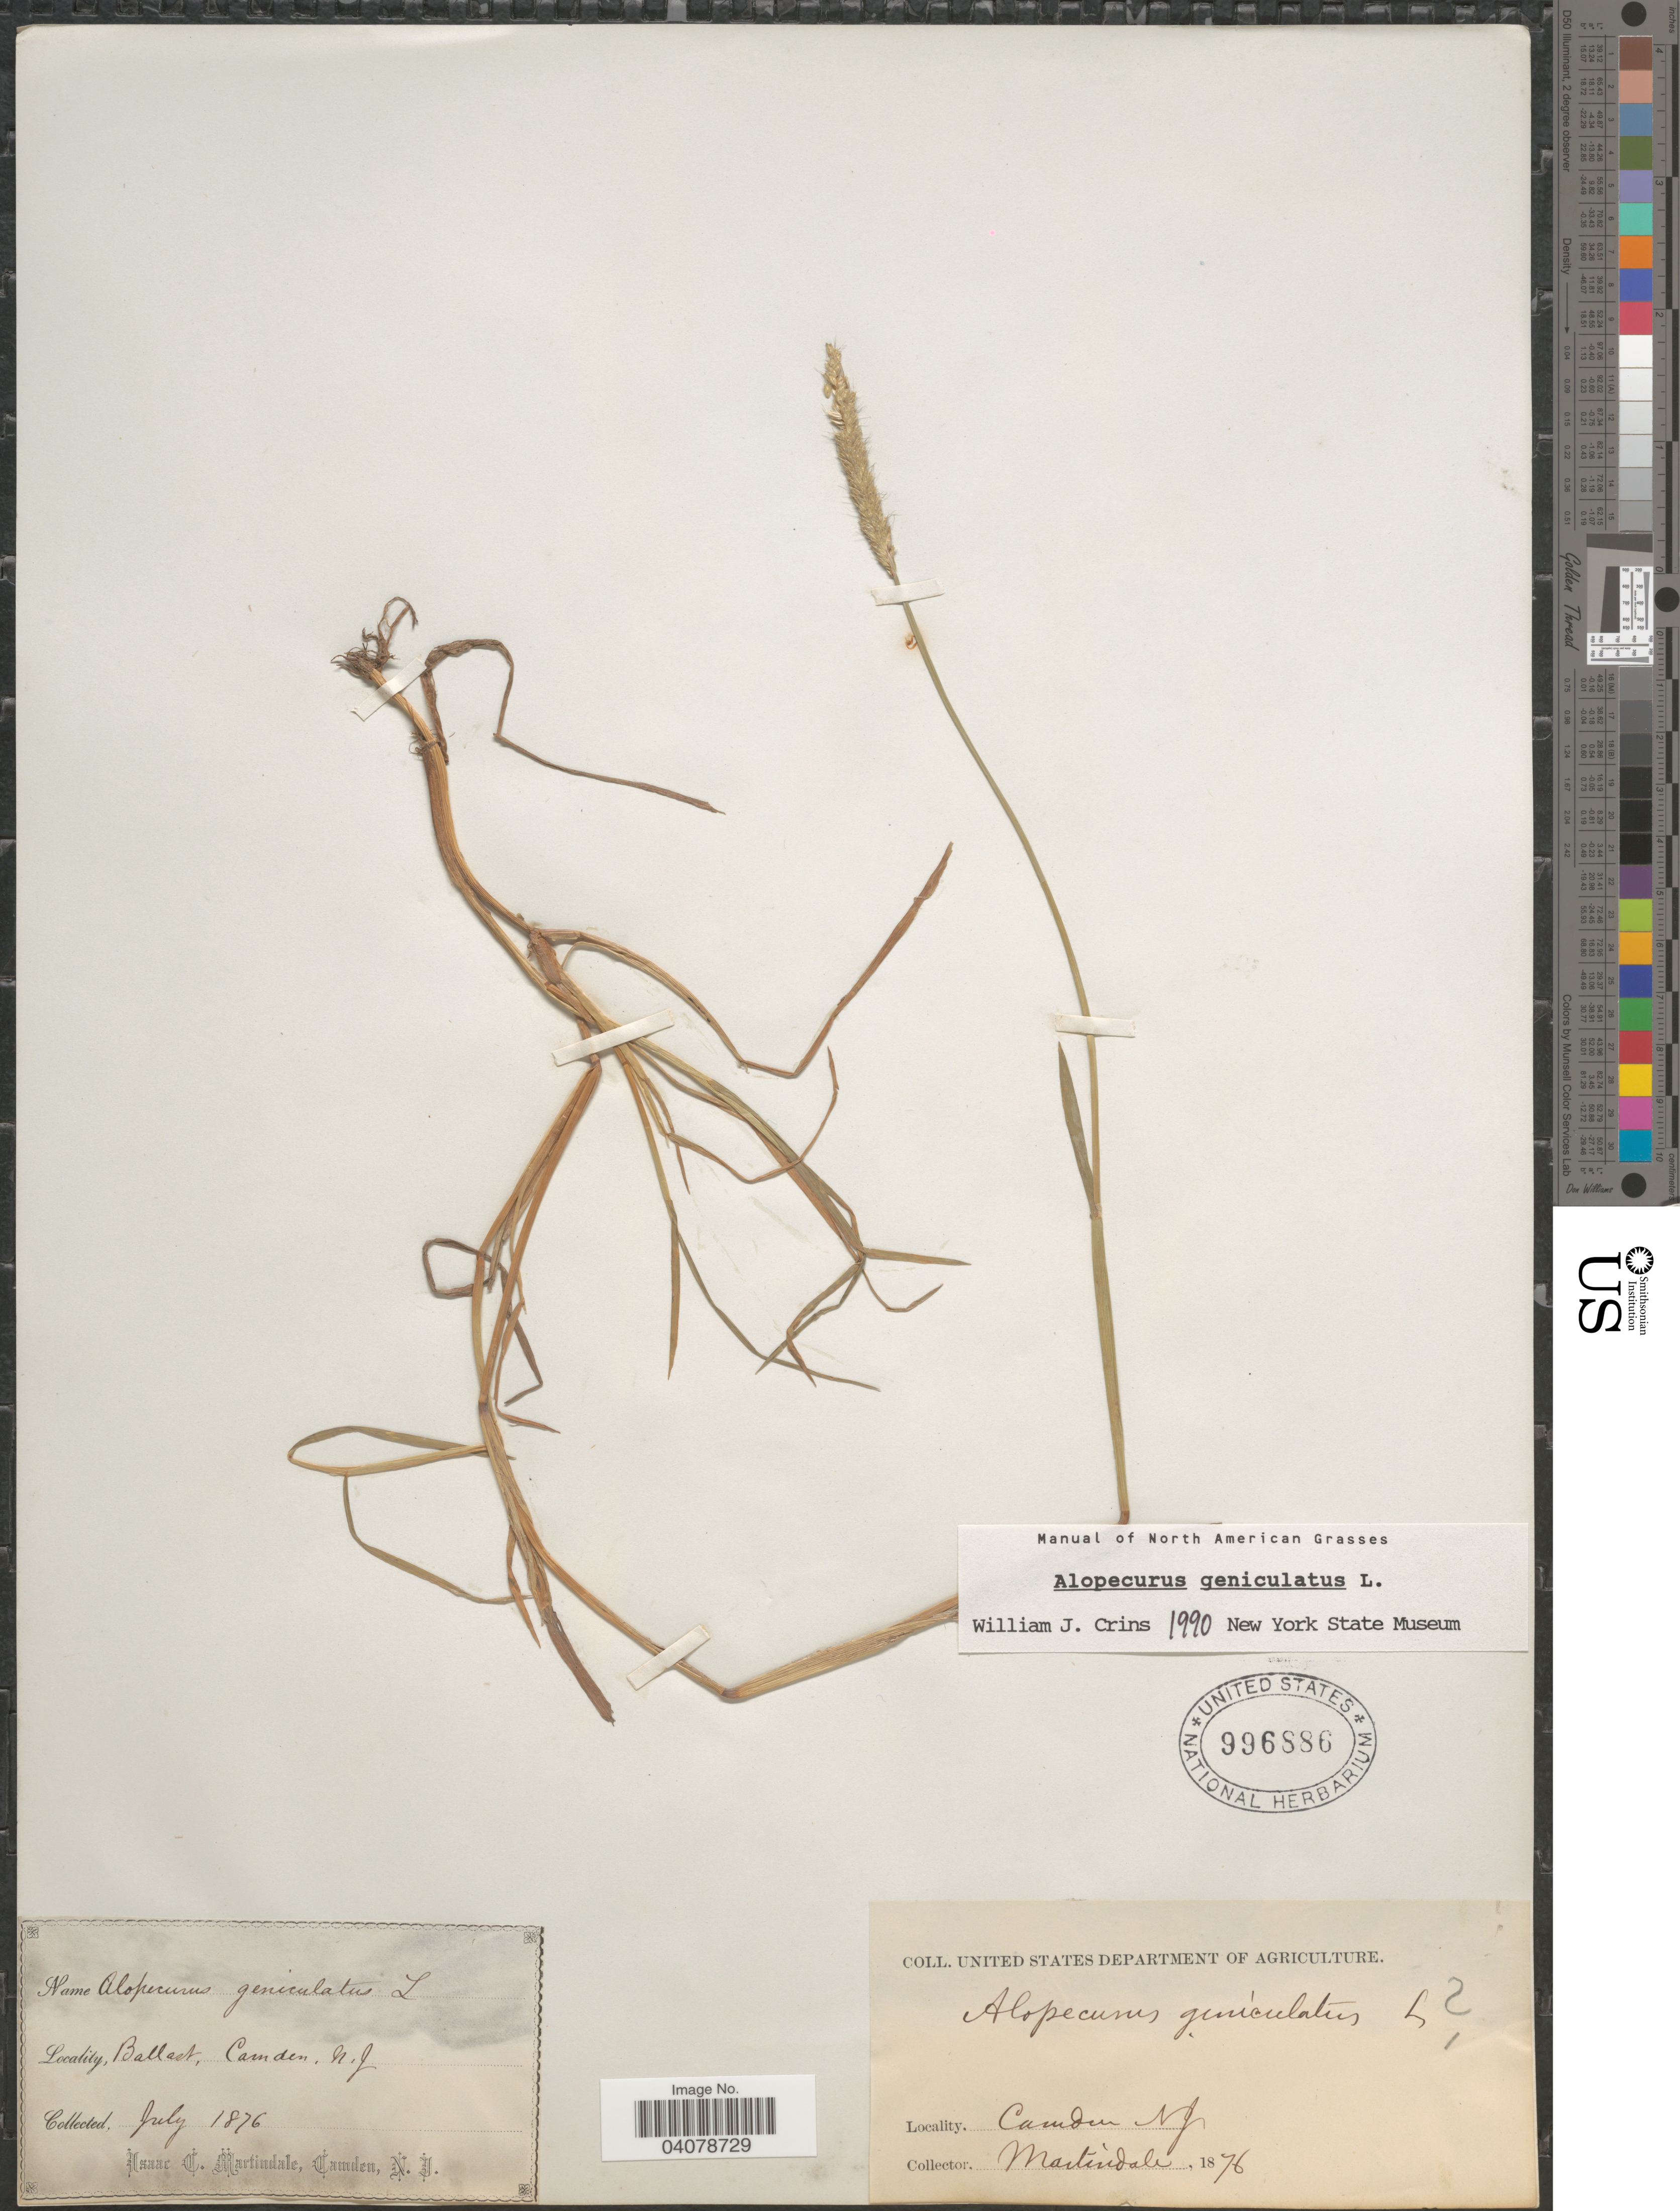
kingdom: Plantae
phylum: Tracheophyta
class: Liliopsida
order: Poales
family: Poaceae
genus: Alopecurus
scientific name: Alopecurus geniculatus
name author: L.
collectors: I. C. Martindale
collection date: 1876-07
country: United States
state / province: New Jersey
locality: Ballast, Camden, N.J.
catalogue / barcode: US 996886